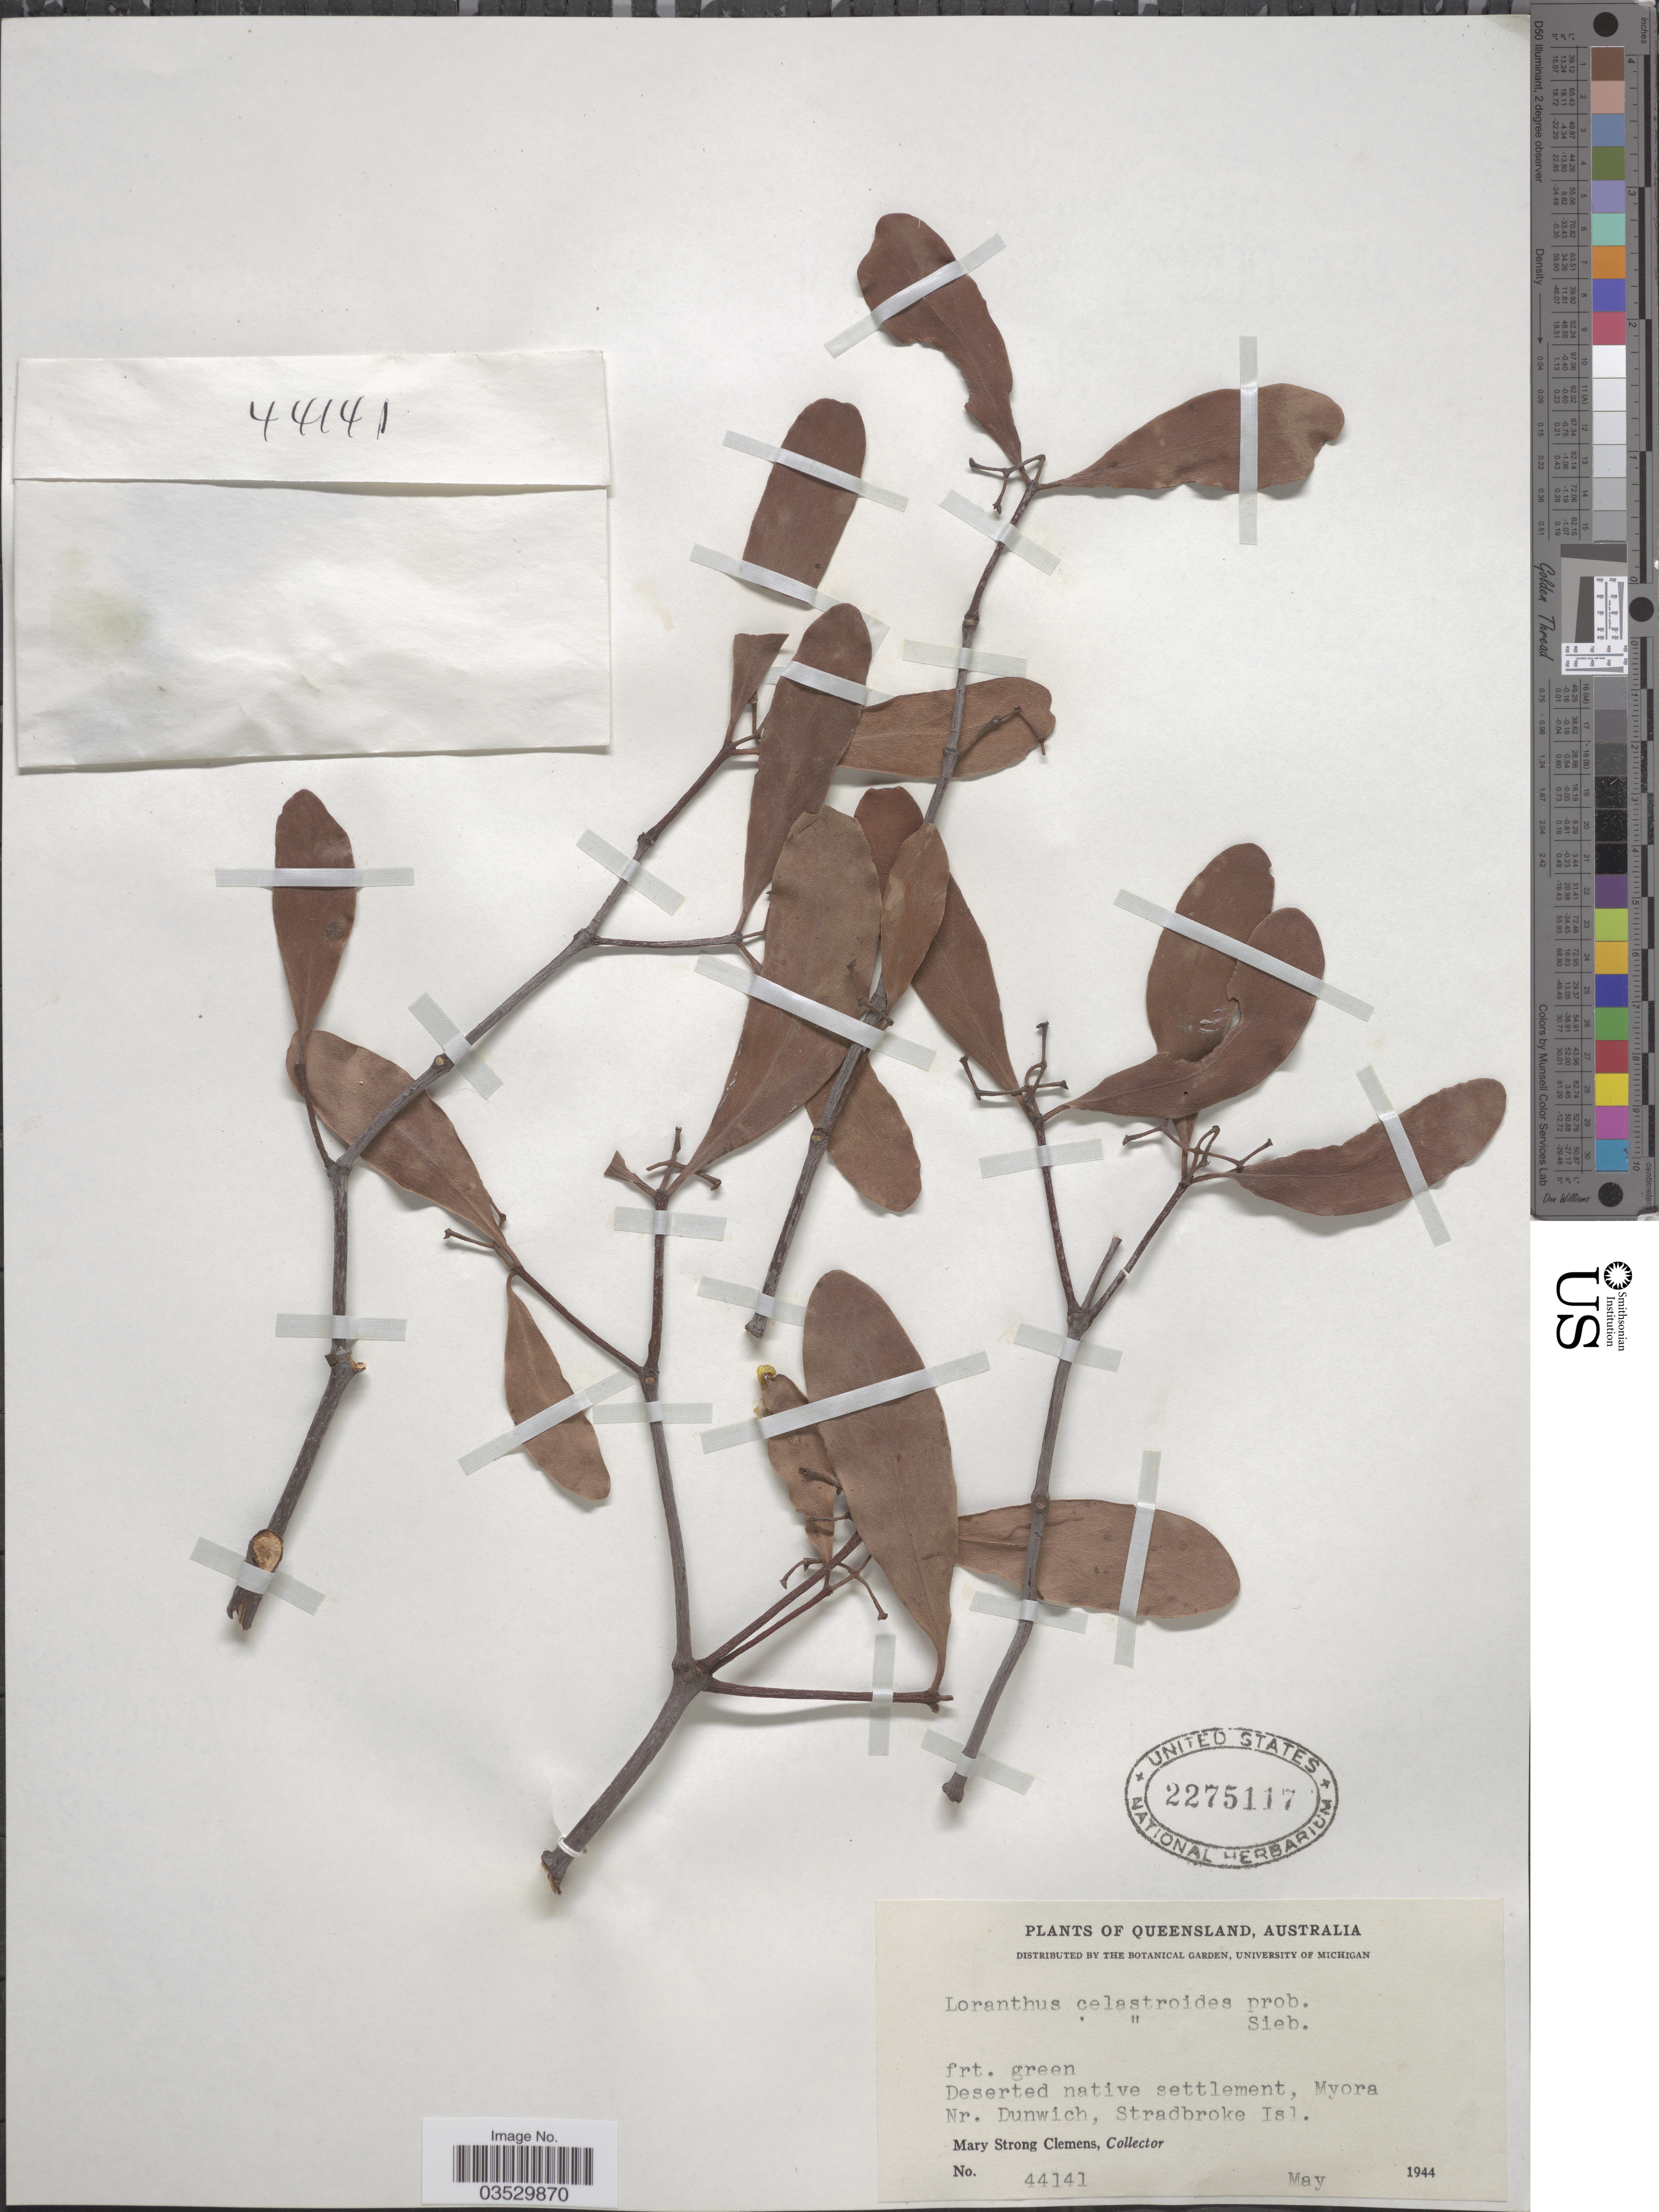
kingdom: Plantae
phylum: Tracheophyta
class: Magnoliopsida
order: Santalales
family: Loranthaceae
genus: Muellerina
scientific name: Muellerina celastroides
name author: (Schult. & Schult. f.) Tiegh.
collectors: M. S. Clemens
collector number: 44141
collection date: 1944-05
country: Australia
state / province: Queensland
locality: Deserted native settlement, Myora Nr. Dunwich, Stradbroke Isl.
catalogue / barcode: US 2275117